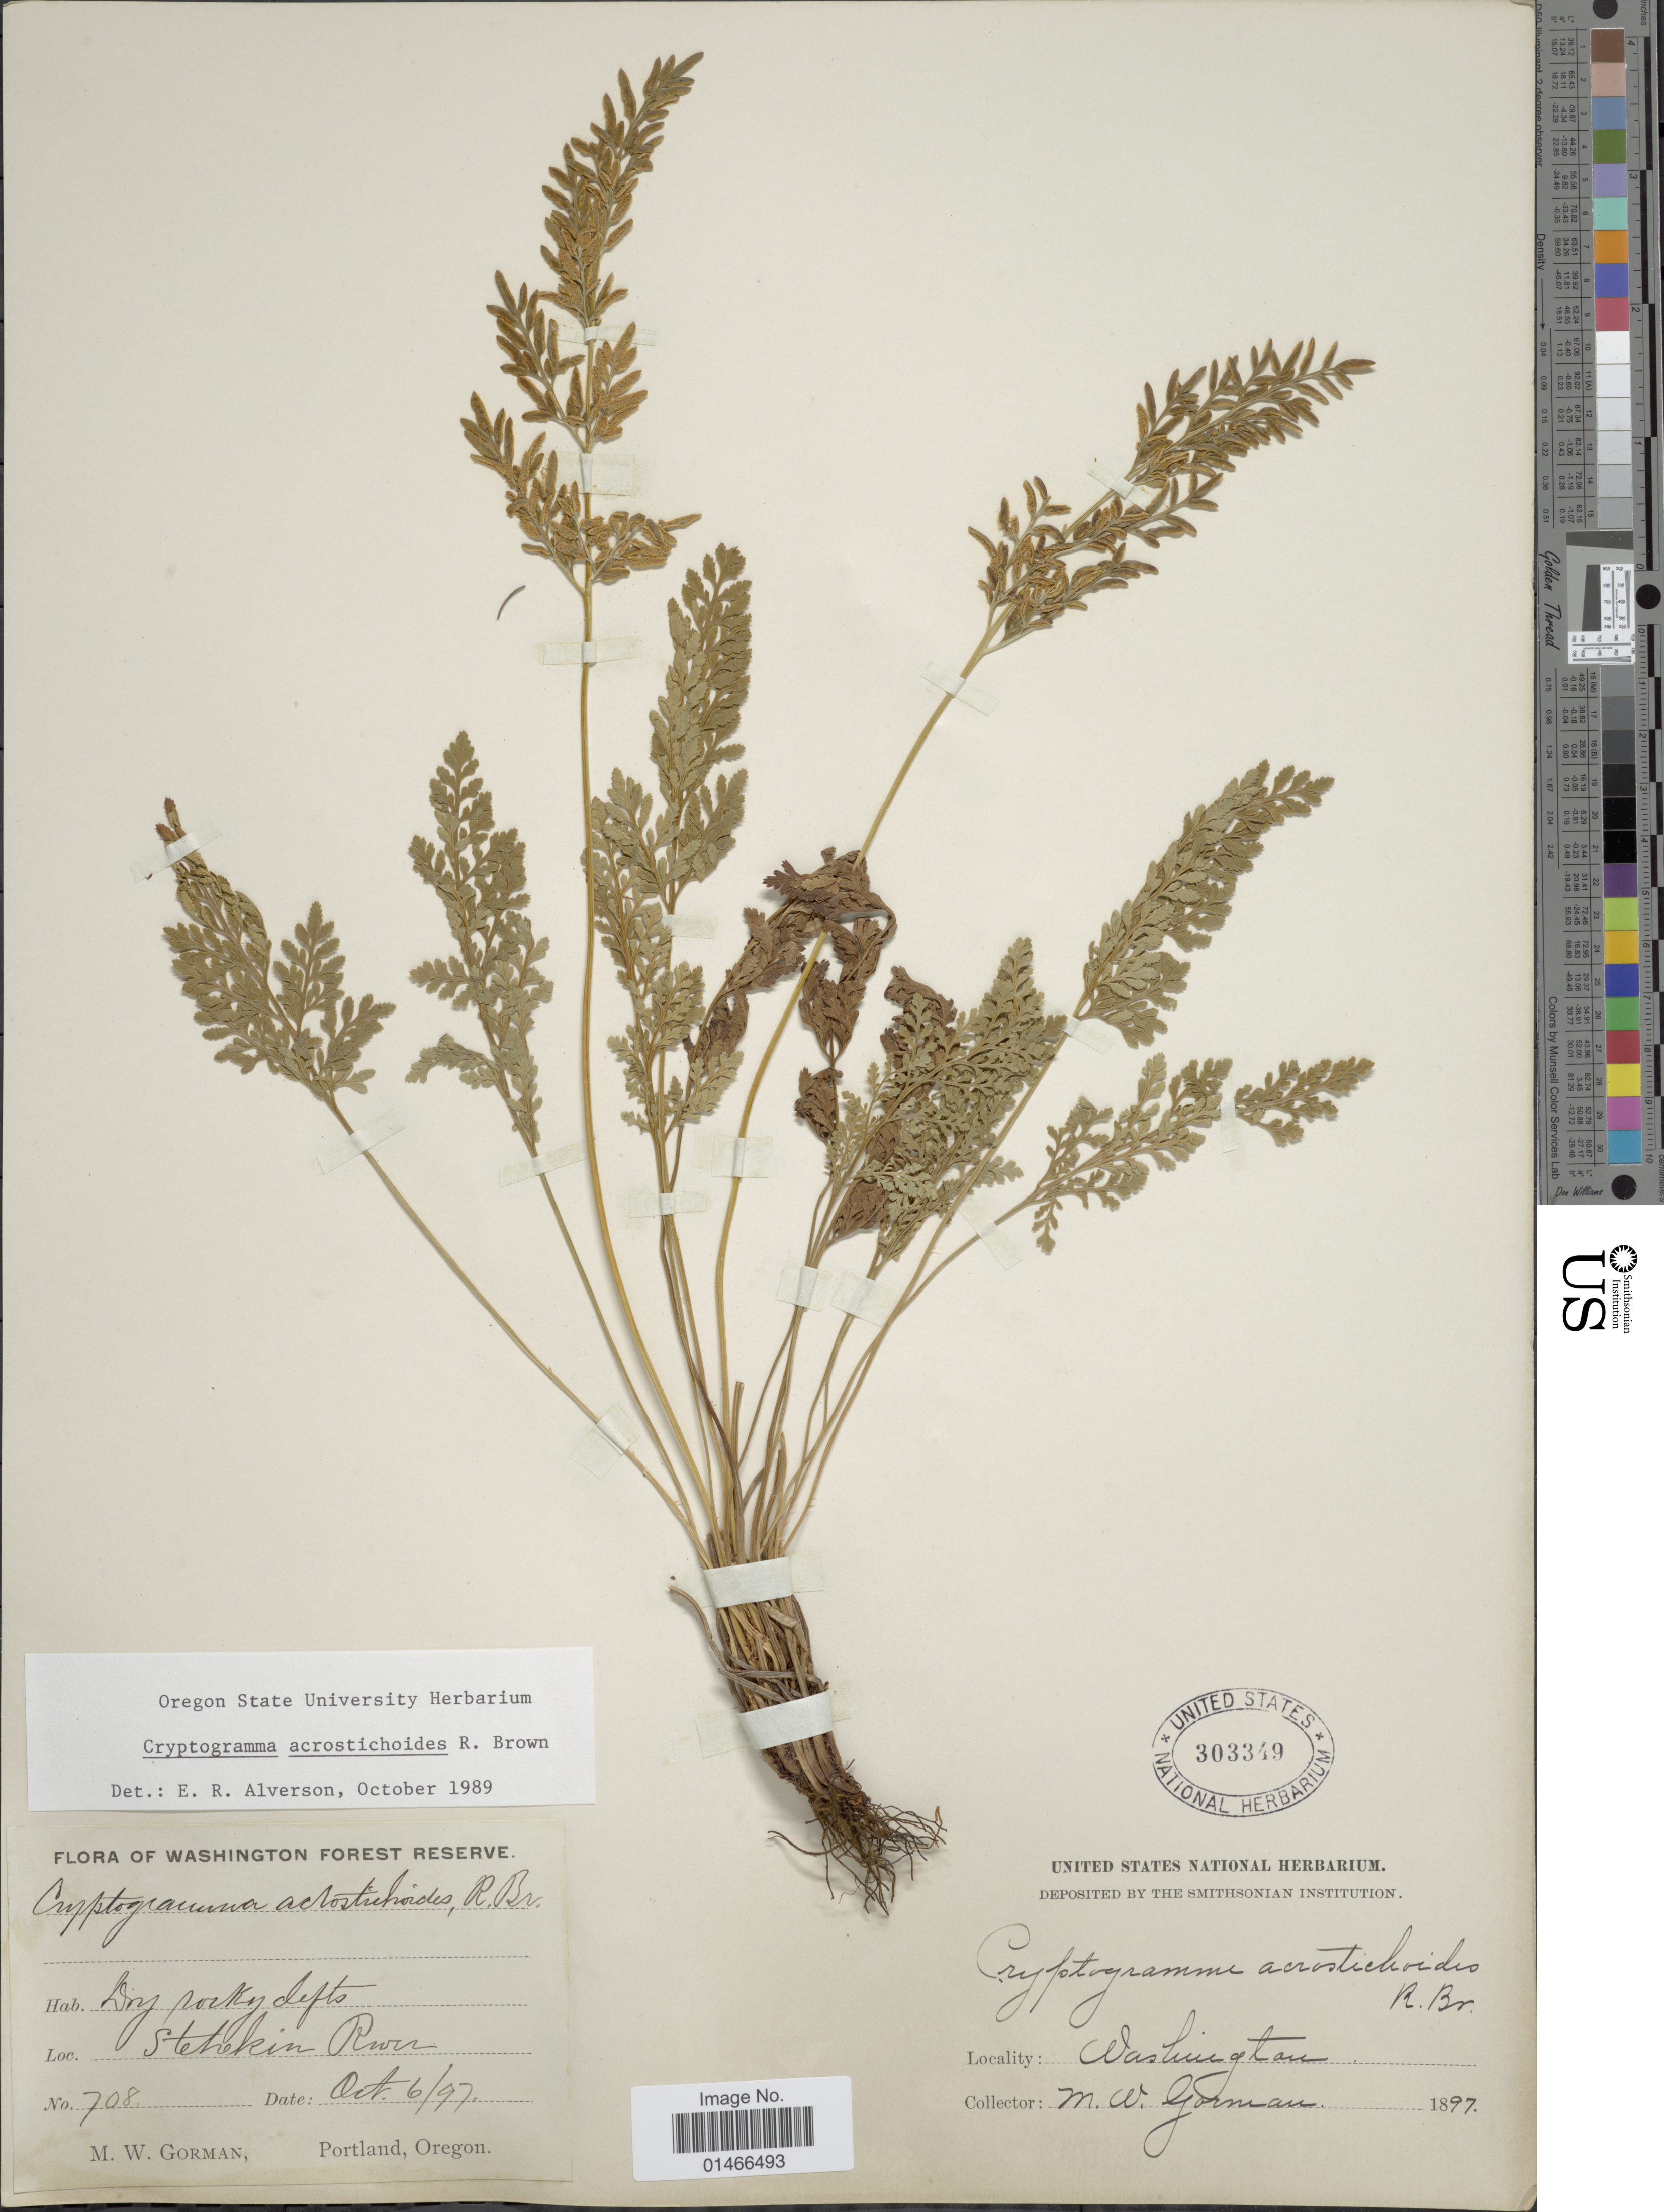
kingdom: Plantae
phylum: Tracheophyta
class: Polypodiopsida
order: Polypodiales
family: Pteridaceae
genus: Cryptogramma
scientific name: Cryptogramma acrostichoides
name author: R. Br.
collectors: M. W. Gorman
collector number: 708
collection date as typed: Transcribed d/m/y: 6/10/97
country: United States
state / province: Washington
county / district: Chelan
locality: Big rocky clefts. Stehekin River. Washington Forest Reserve.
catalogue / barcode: US 303349